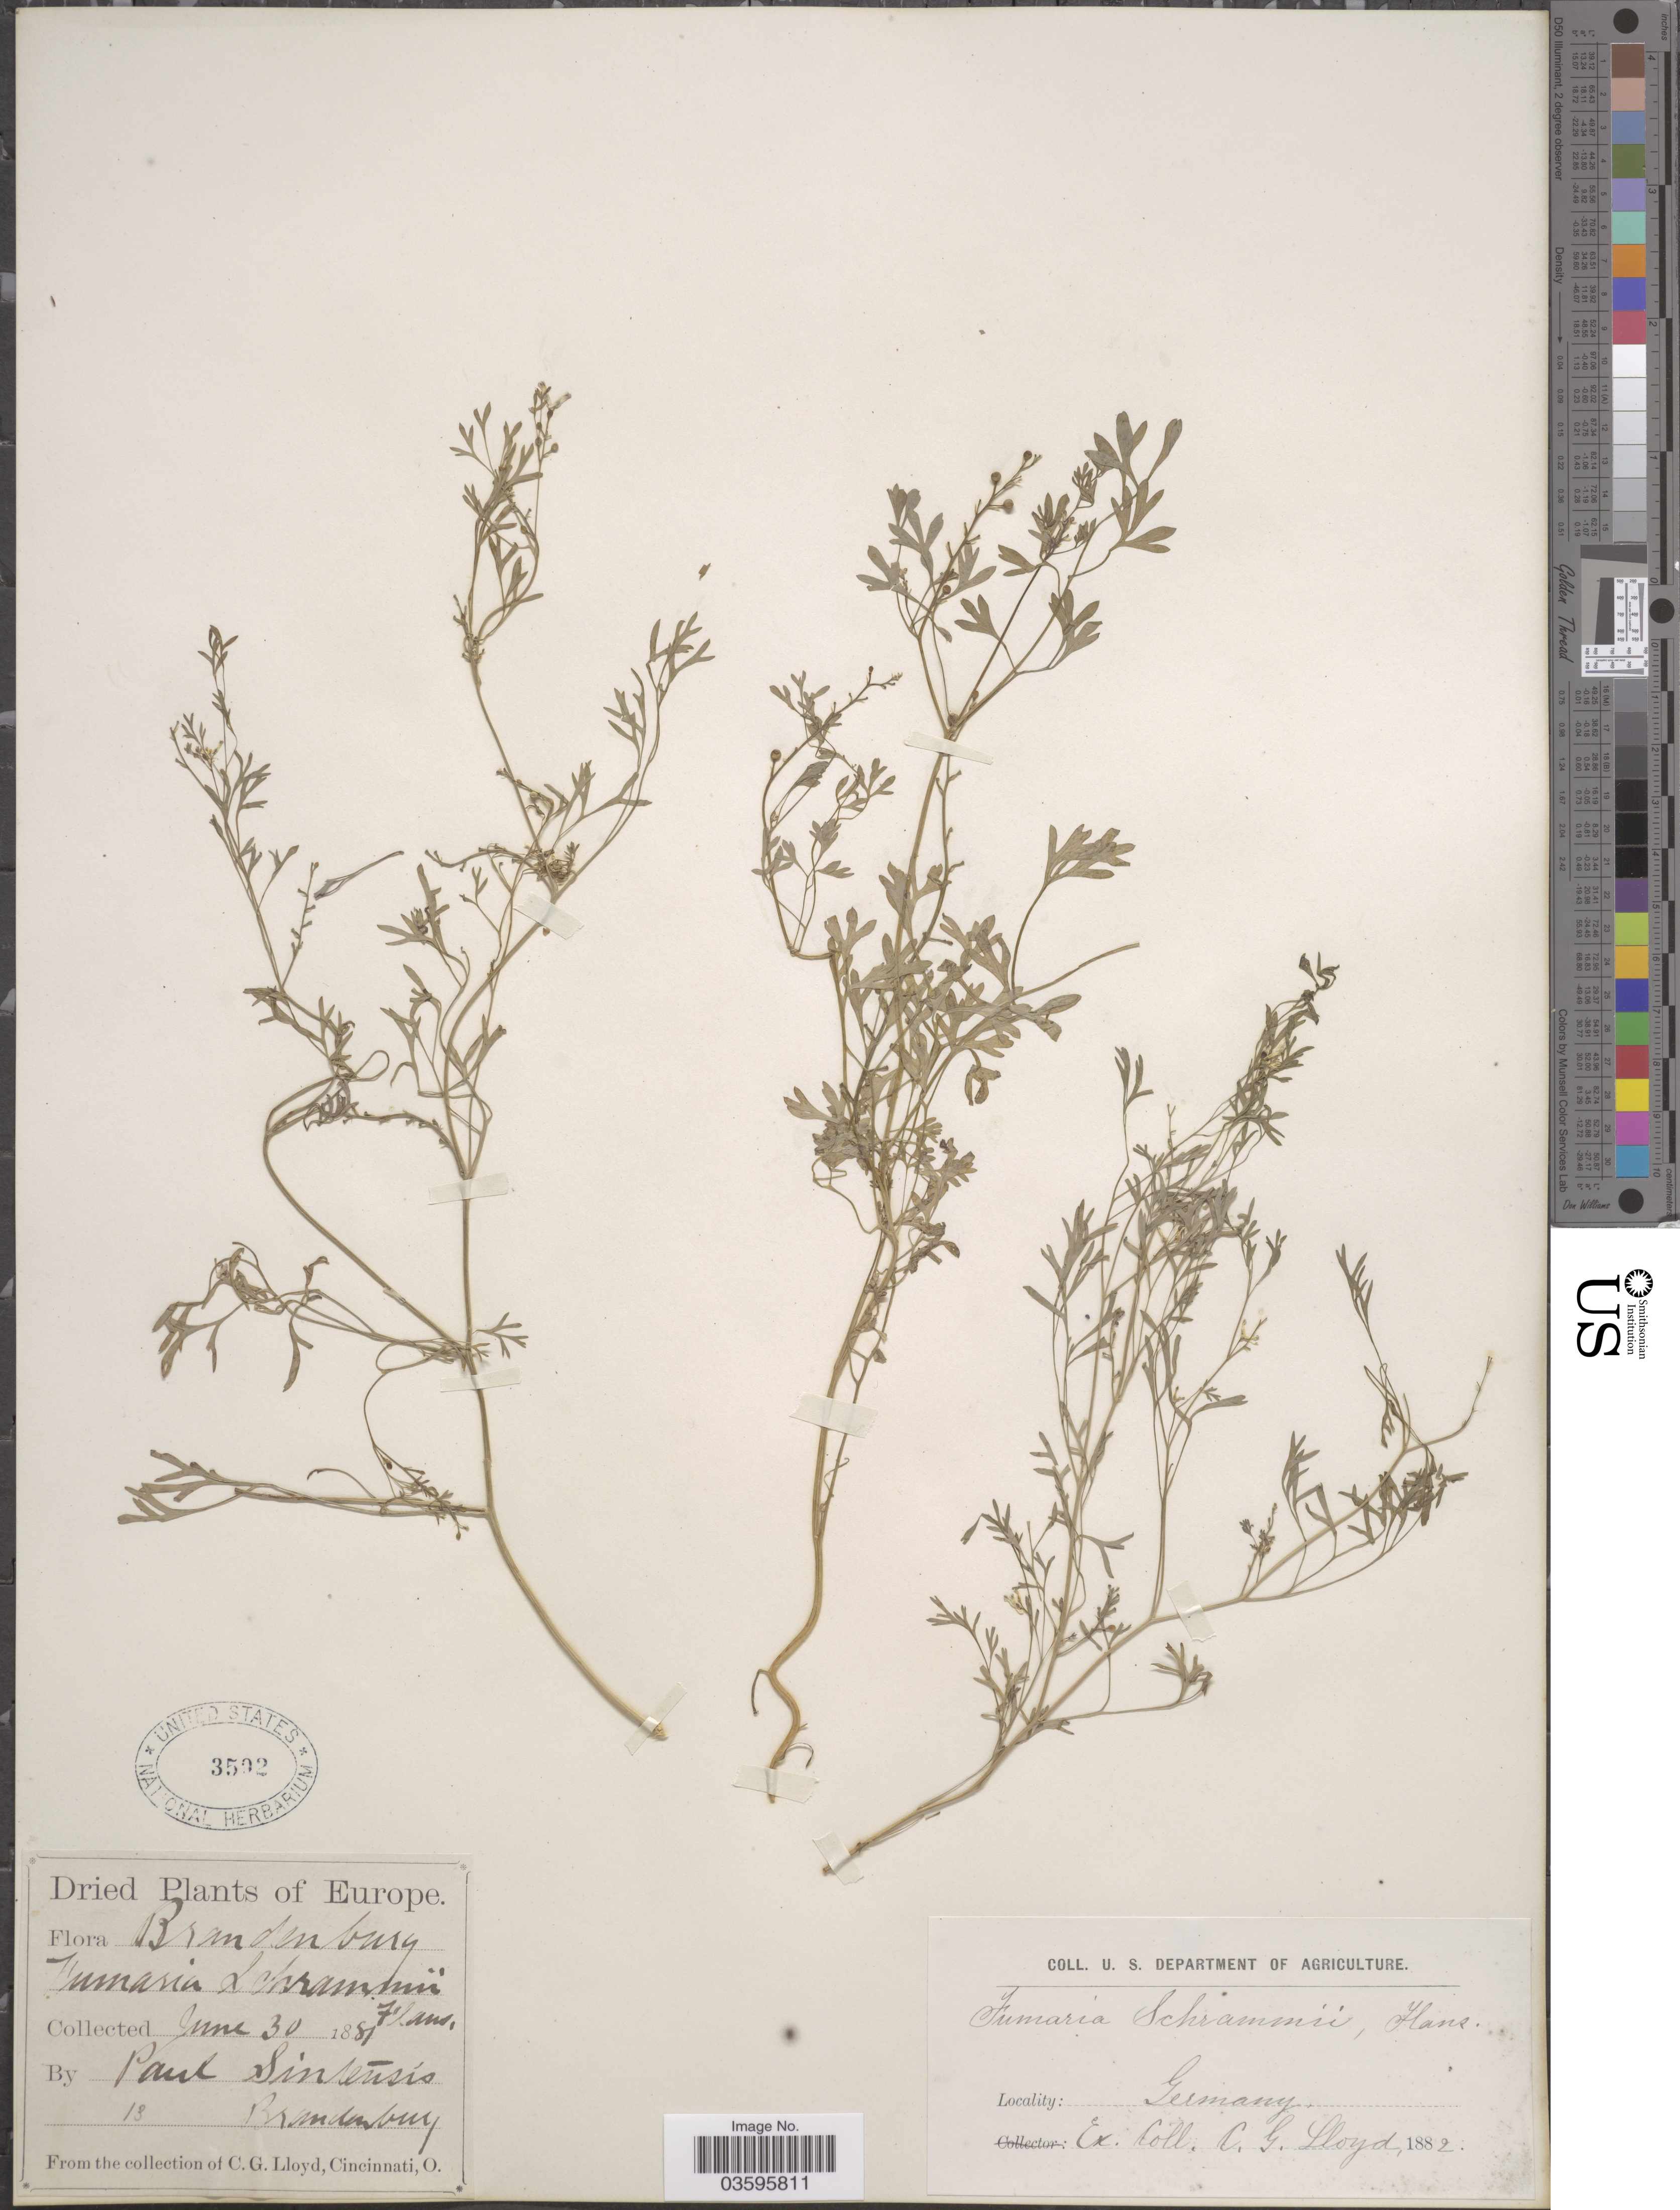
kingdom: Plantae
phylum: Tracheophyta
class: Magnoliopsida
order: Ranunculales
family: Papaveraceae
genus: Fumaria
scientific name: Fumaria schrammii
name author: Velen.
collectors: P. Sintenis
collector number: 13*?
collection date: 1881-06-30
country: Germany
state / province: Brandenburg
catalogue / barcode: US 3592